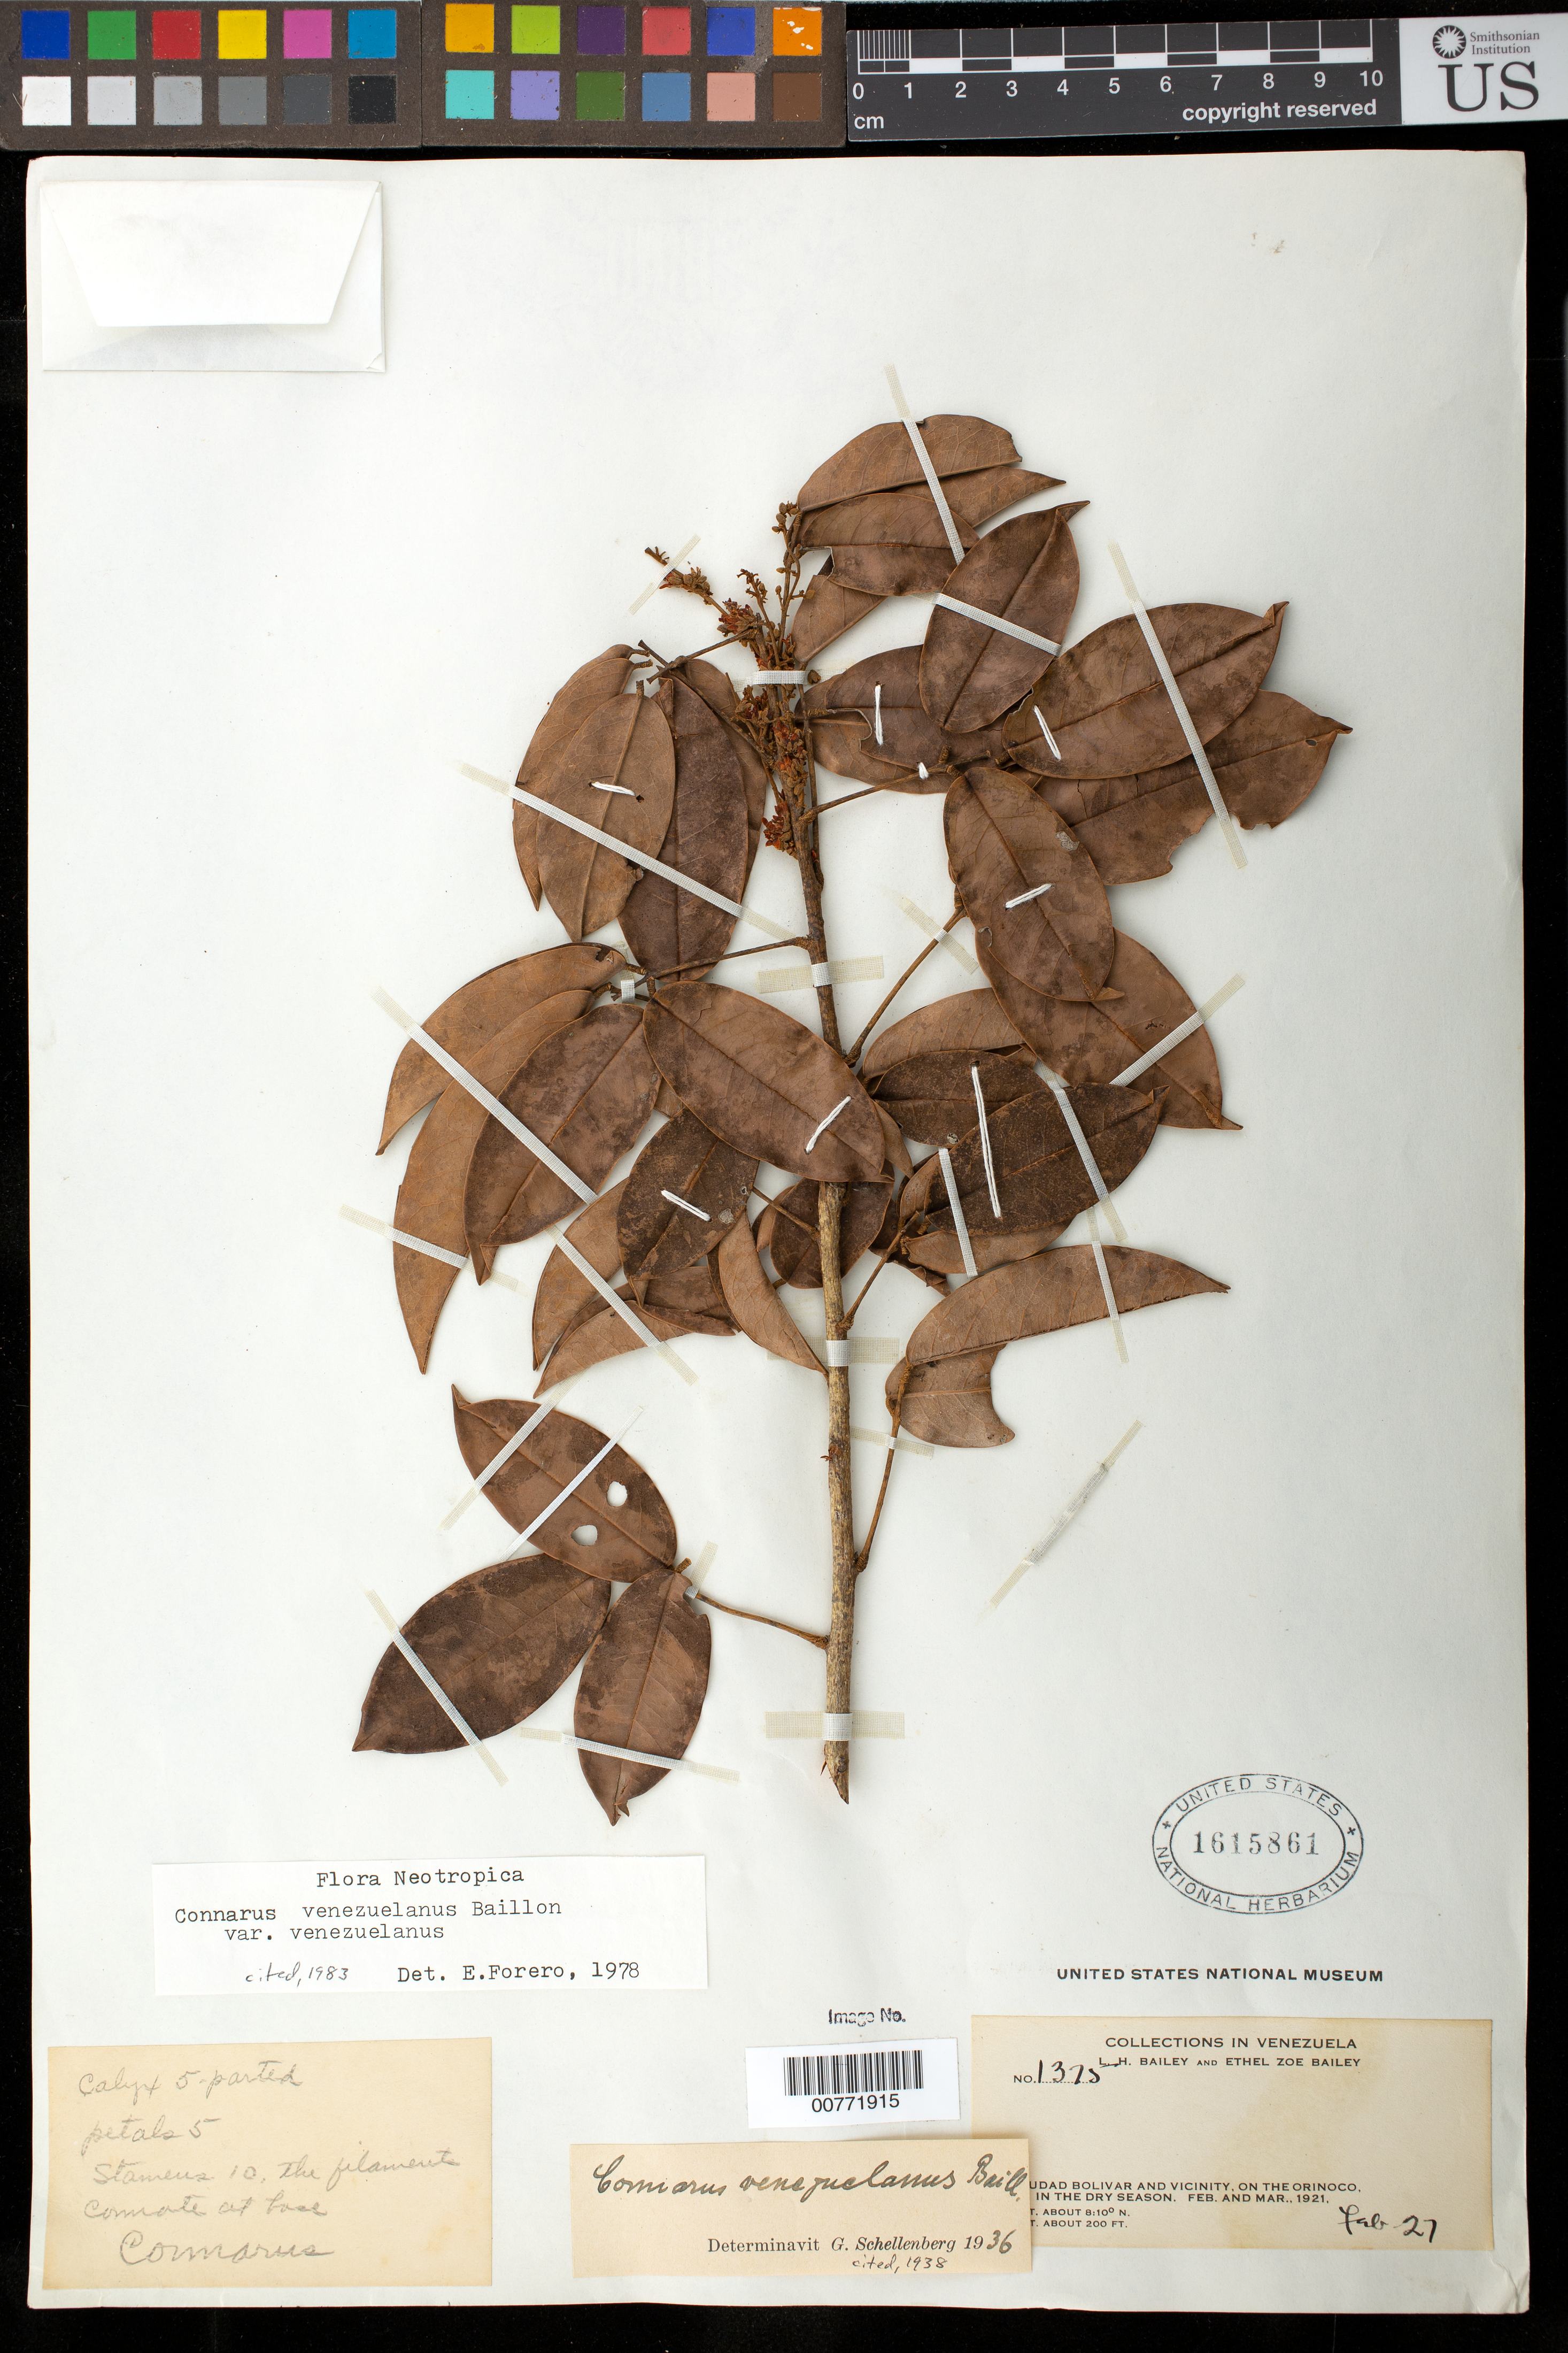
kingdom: Plantae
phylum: Tracheophyta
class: Magnoliopsida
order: Oxalidales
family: Connaraceae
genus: Connarus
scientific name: Connarus venezuelanus var. venezuelanus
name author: Baill.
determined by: Forero, E.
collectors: L. H. Bailey & E. Z. Bailey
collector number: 1375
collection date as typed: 27-Feb-21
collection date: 1921-02-27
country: Venezuela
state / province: Bolívar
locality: Ciudad Bolívar and vicinity, Orinoco R.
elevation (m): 61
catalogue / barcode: US 1615861